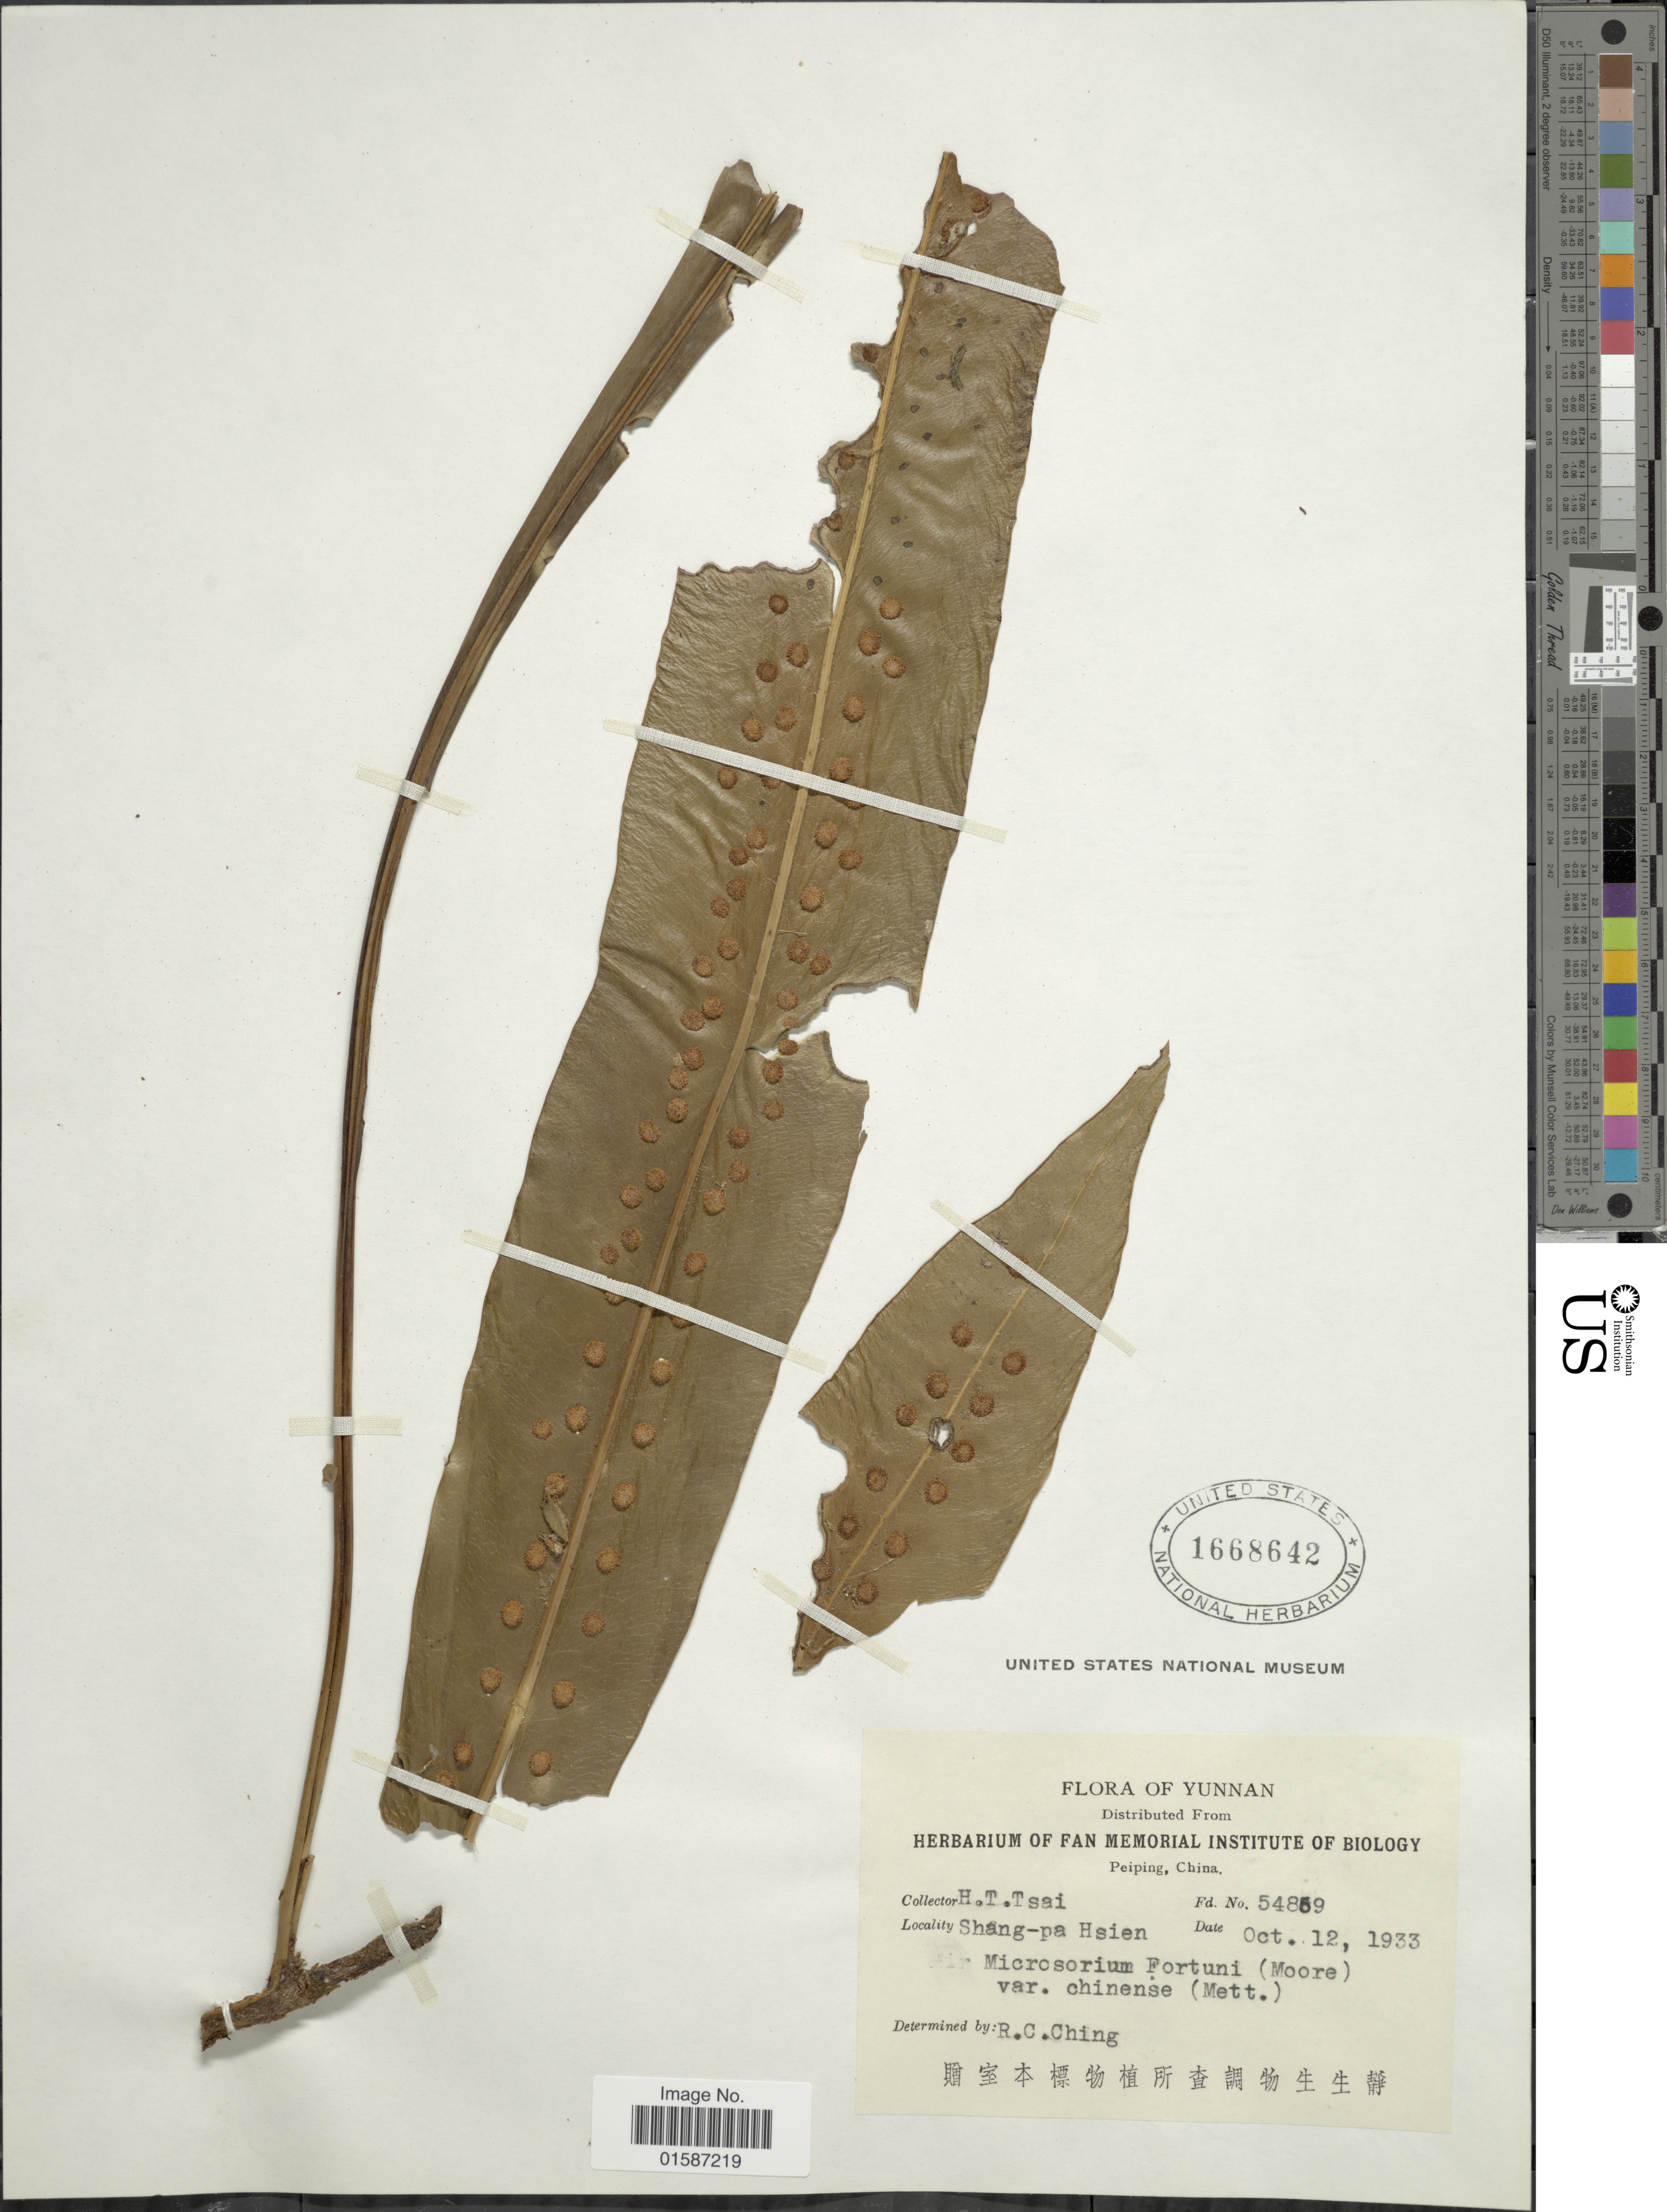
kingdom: Plantae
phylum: Tracheophyta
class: Polypodiopsida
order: Polypodiales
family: Polypodiaceae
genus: Neolepisorus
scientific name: Neolepisorus fortunei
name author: (T. Moore) Li S. Wang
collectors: H. Tsai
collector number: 54859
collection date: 1933-10-12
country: China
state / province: Yunnan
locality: Yunnan, Shang-pa Hsien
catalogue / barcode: US 1668642